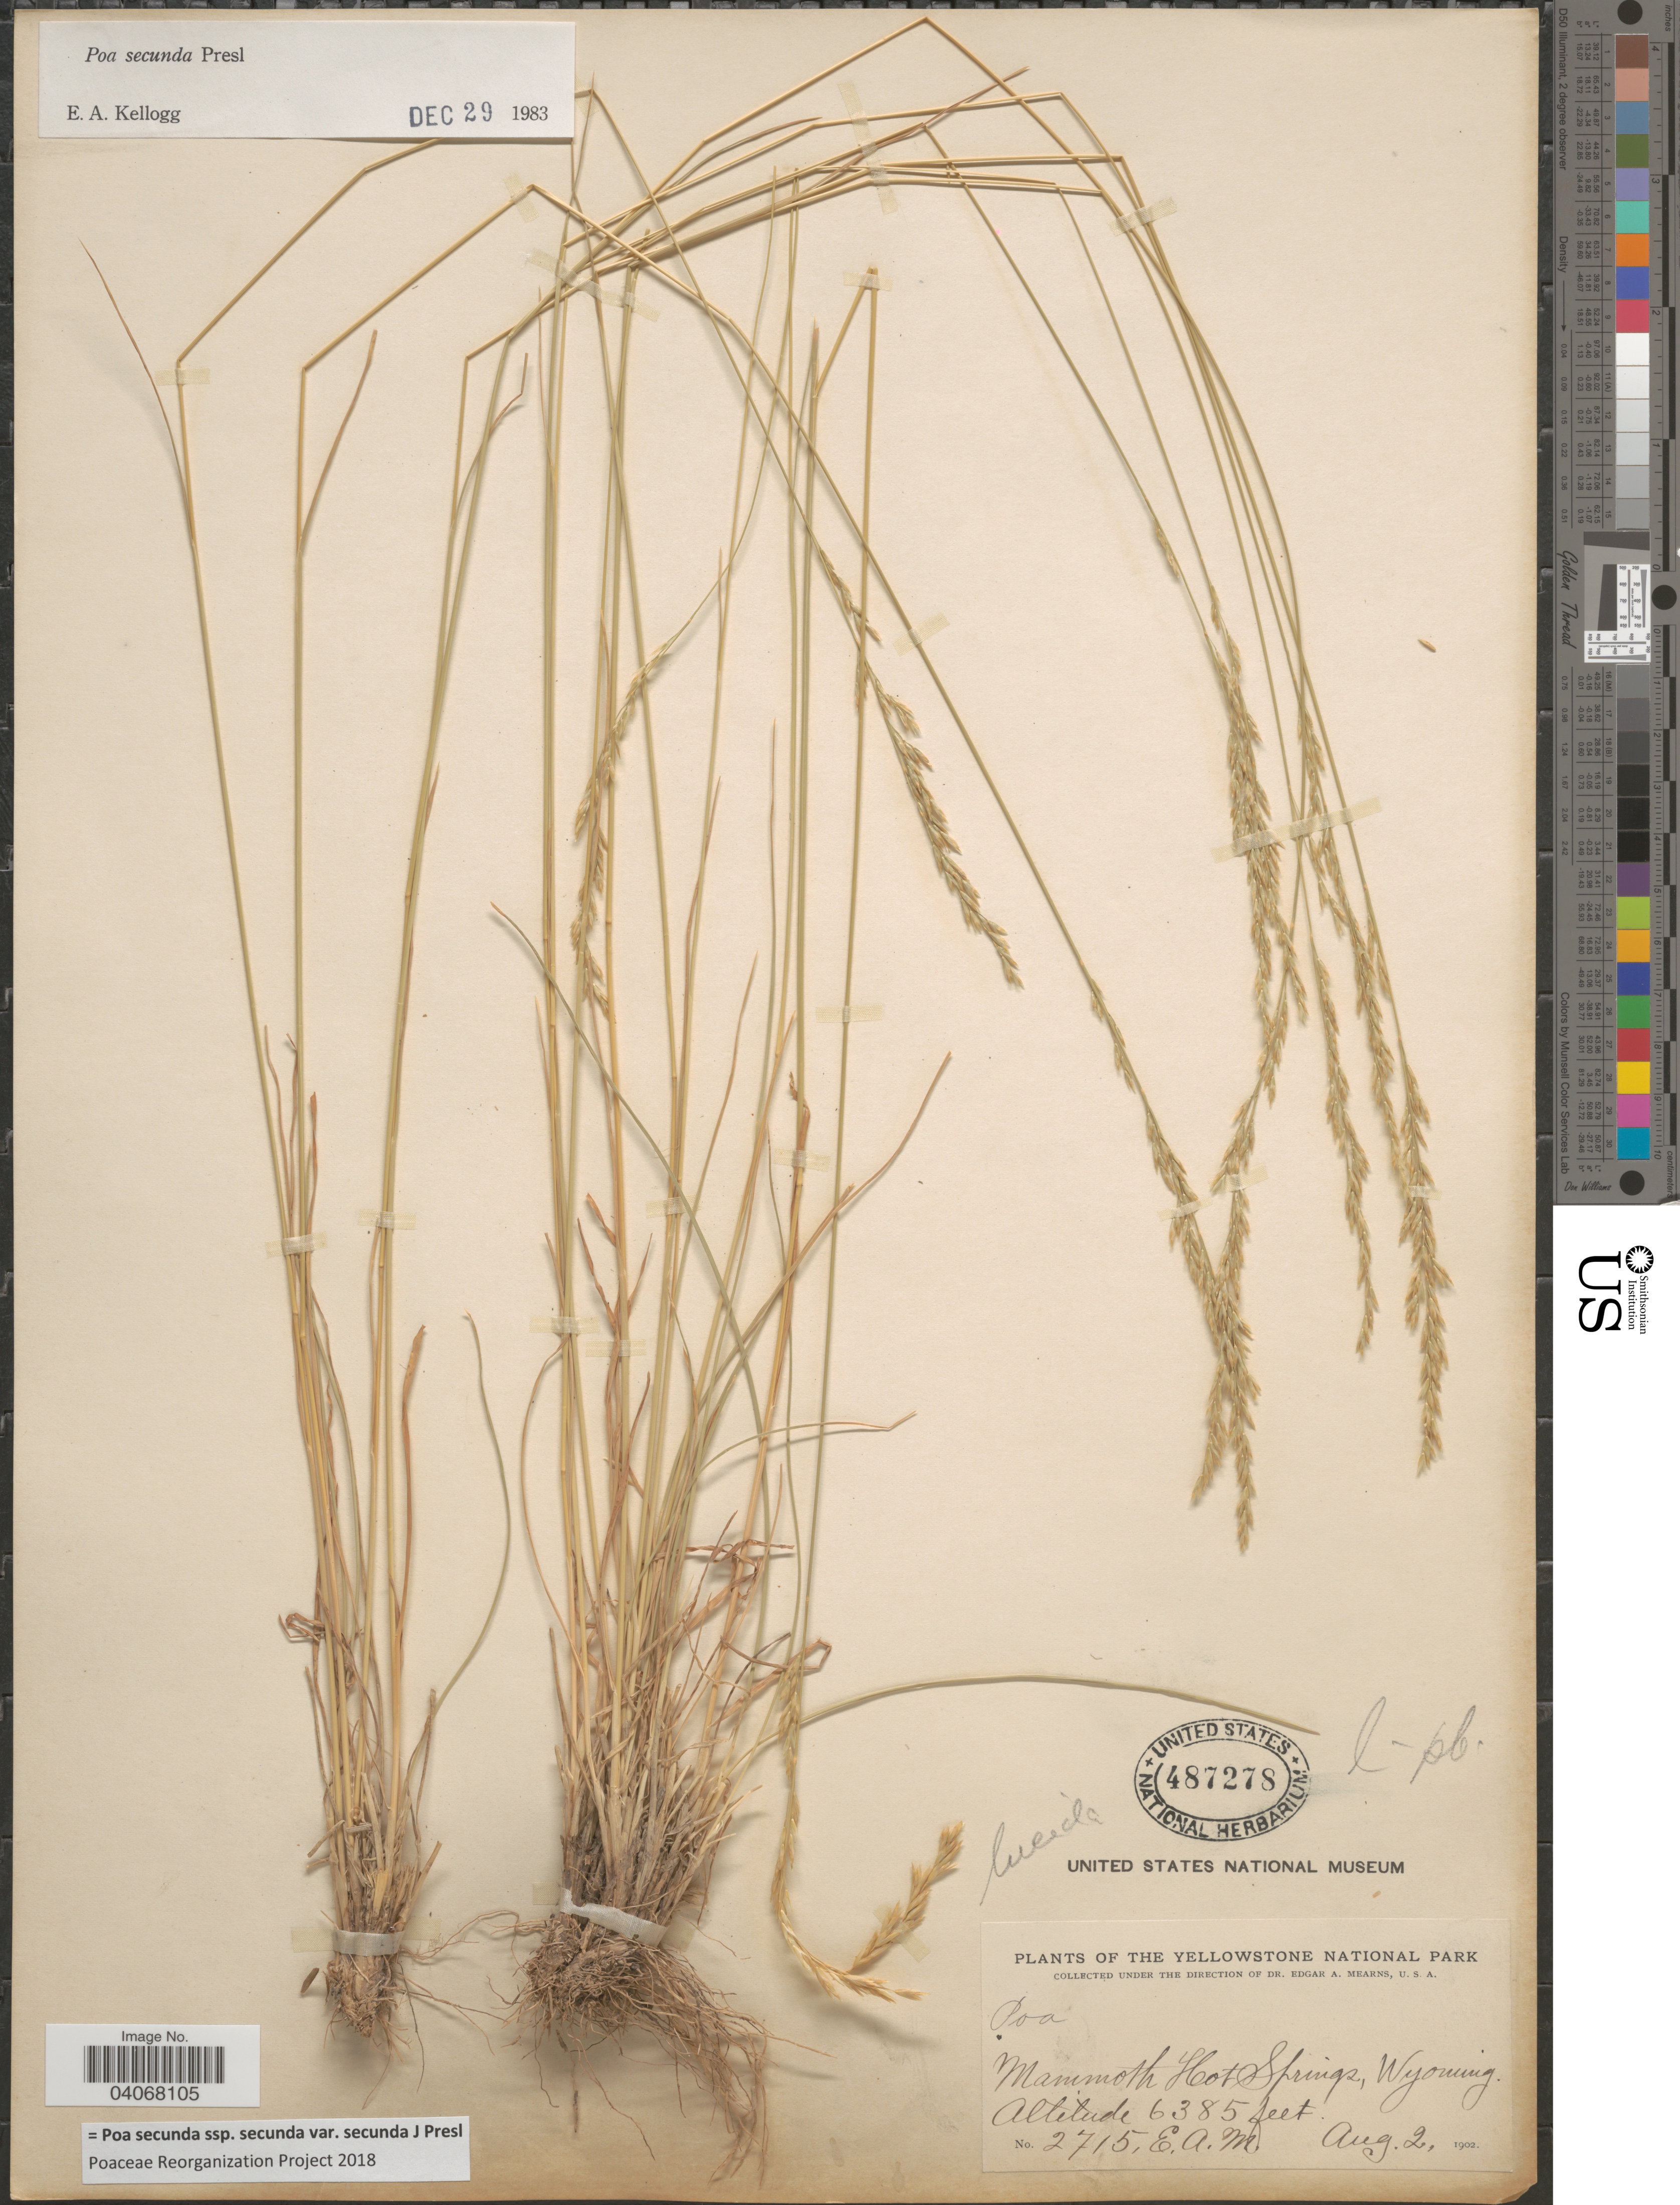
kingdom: Plantae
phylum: Tracheophyta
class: Liliopsida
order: Poales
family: Poaceae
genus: Poa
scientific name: Poa secunda subsp. secunda var. secunda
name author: J. Presl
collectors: E. A. Mearns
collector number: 2715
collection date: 1902-08-02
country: United States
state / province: Wyoming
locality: The Yellowstone National Park. Mammoth Hot Springs.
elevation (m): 1946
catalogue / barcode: US 487278